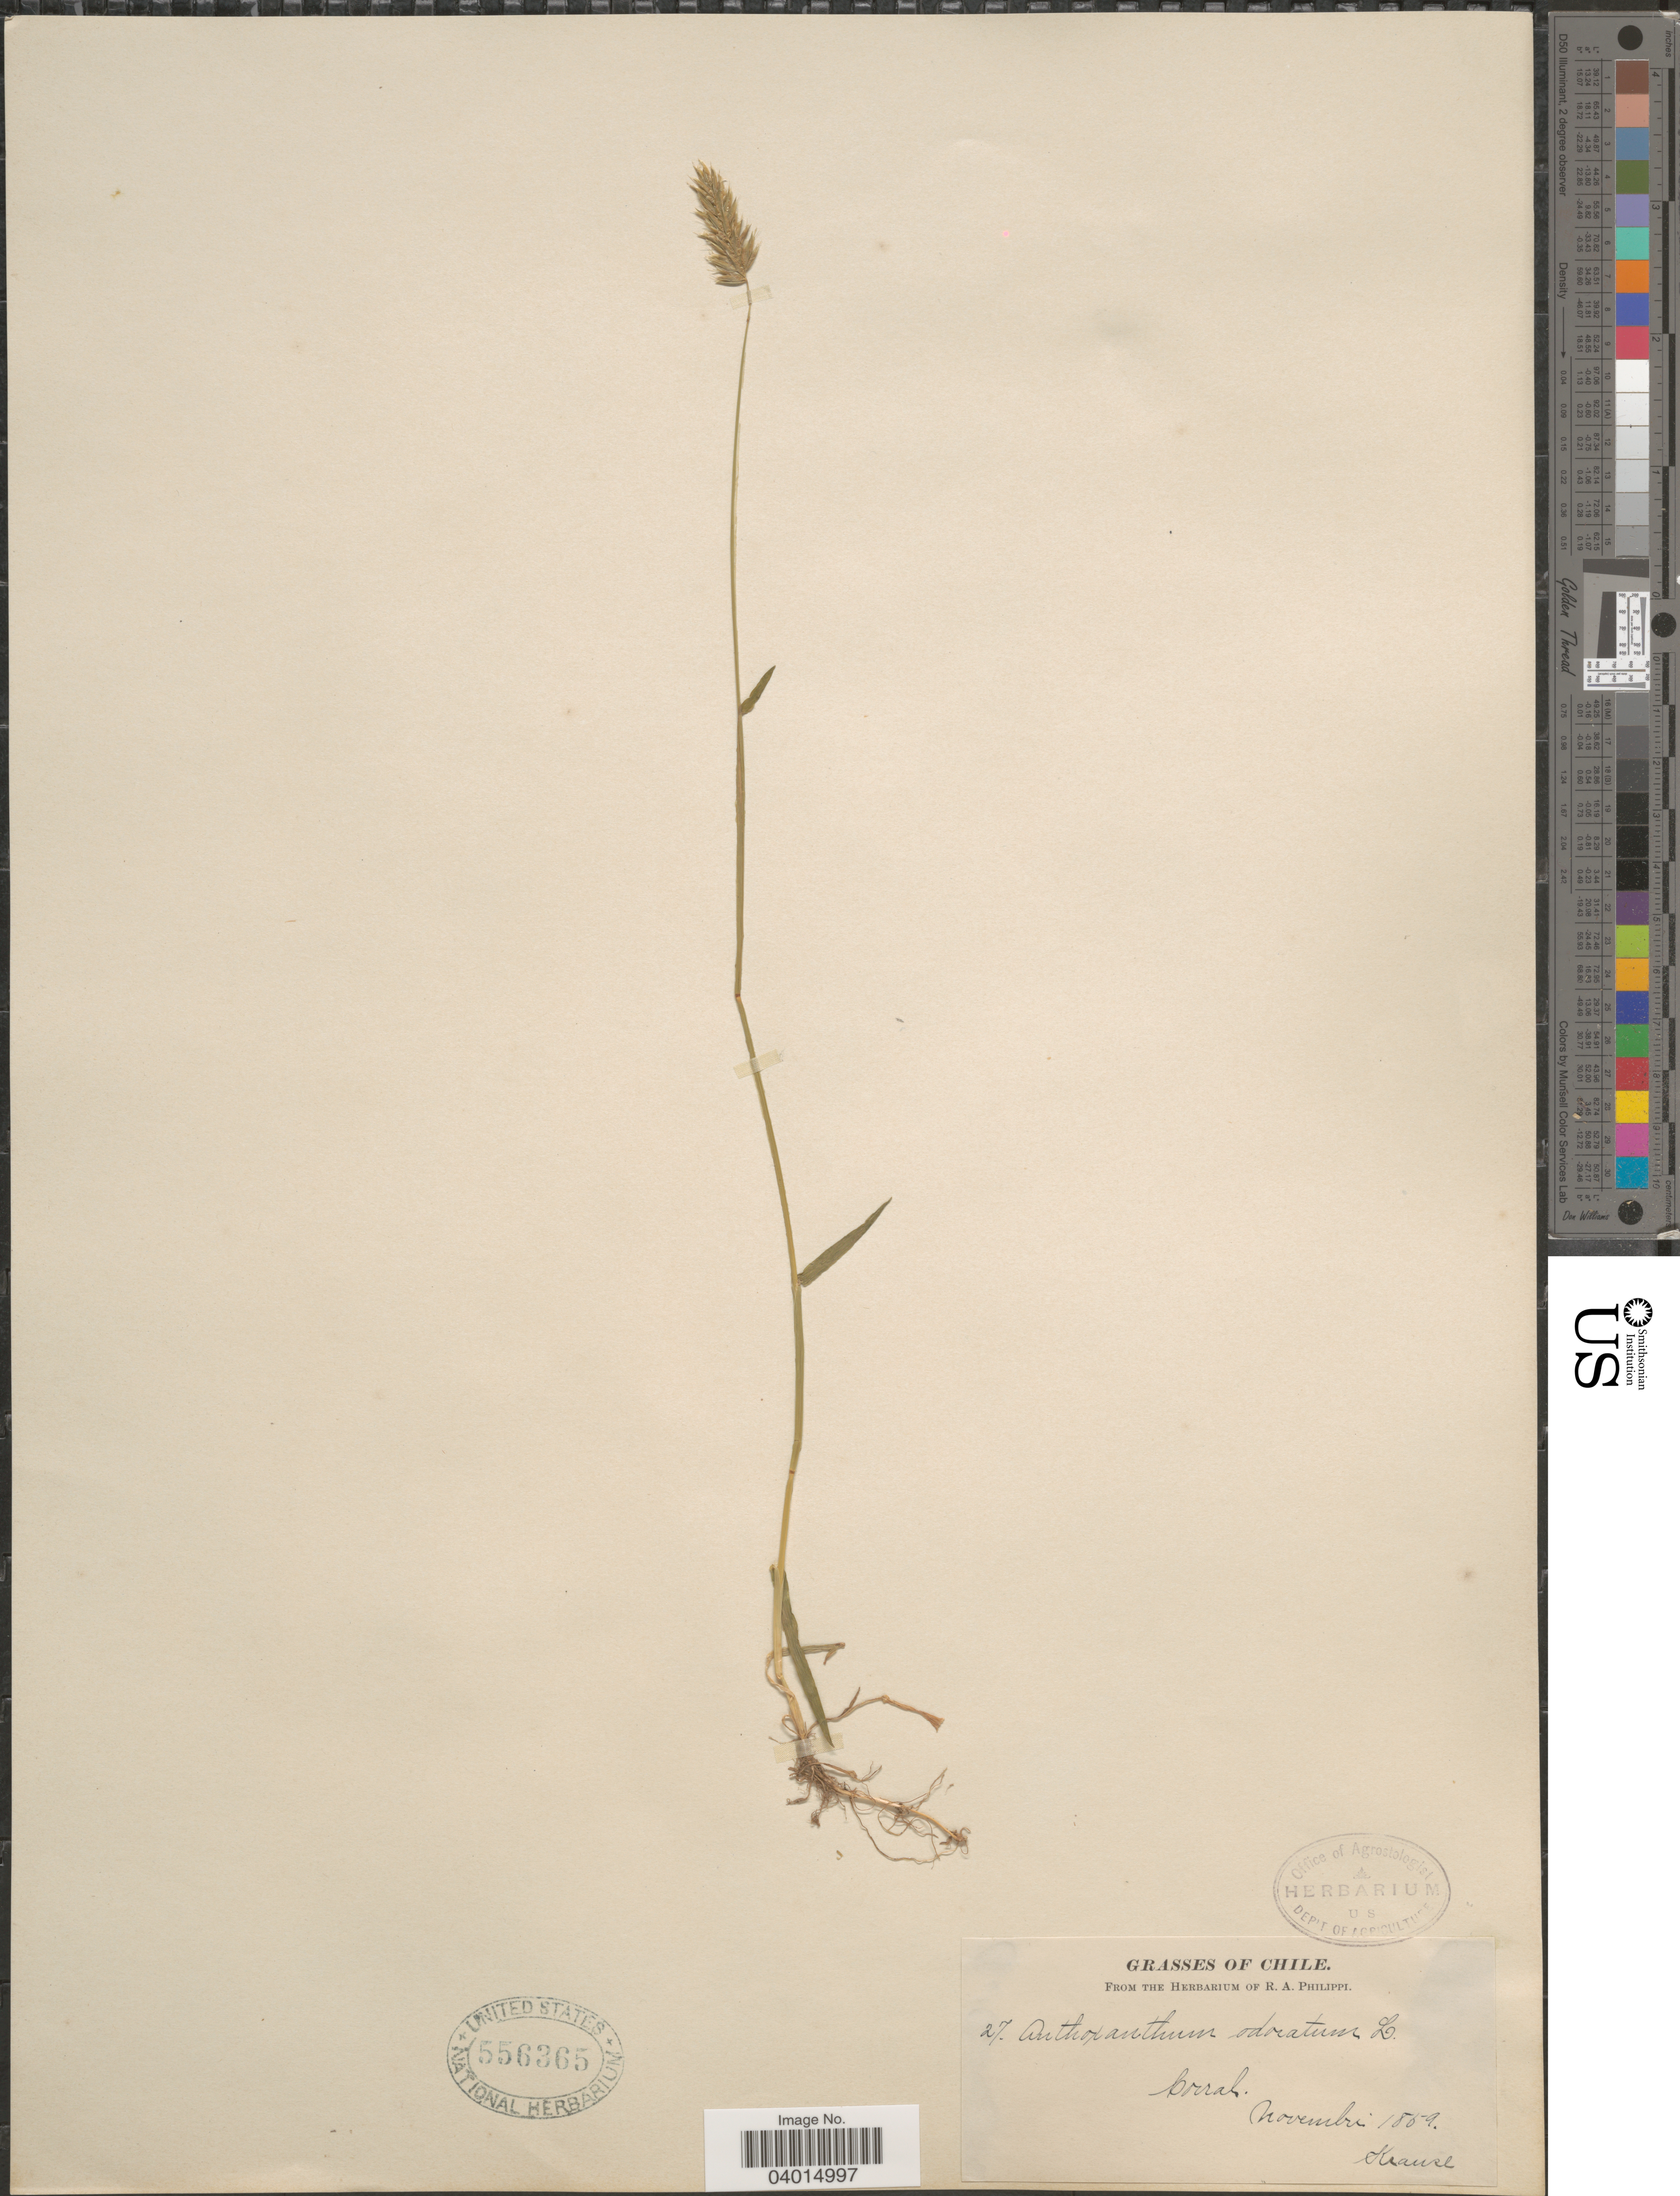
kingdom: Plantae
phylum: Tracheophyta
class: Liliopsida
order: Poales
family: Poaceae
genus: Anthoxanthum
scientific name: Anthoxanthum odoratum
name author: L.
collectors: -- Krause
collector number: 27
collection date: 1859-11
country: Chile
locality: Corral.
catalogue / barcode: US 556365